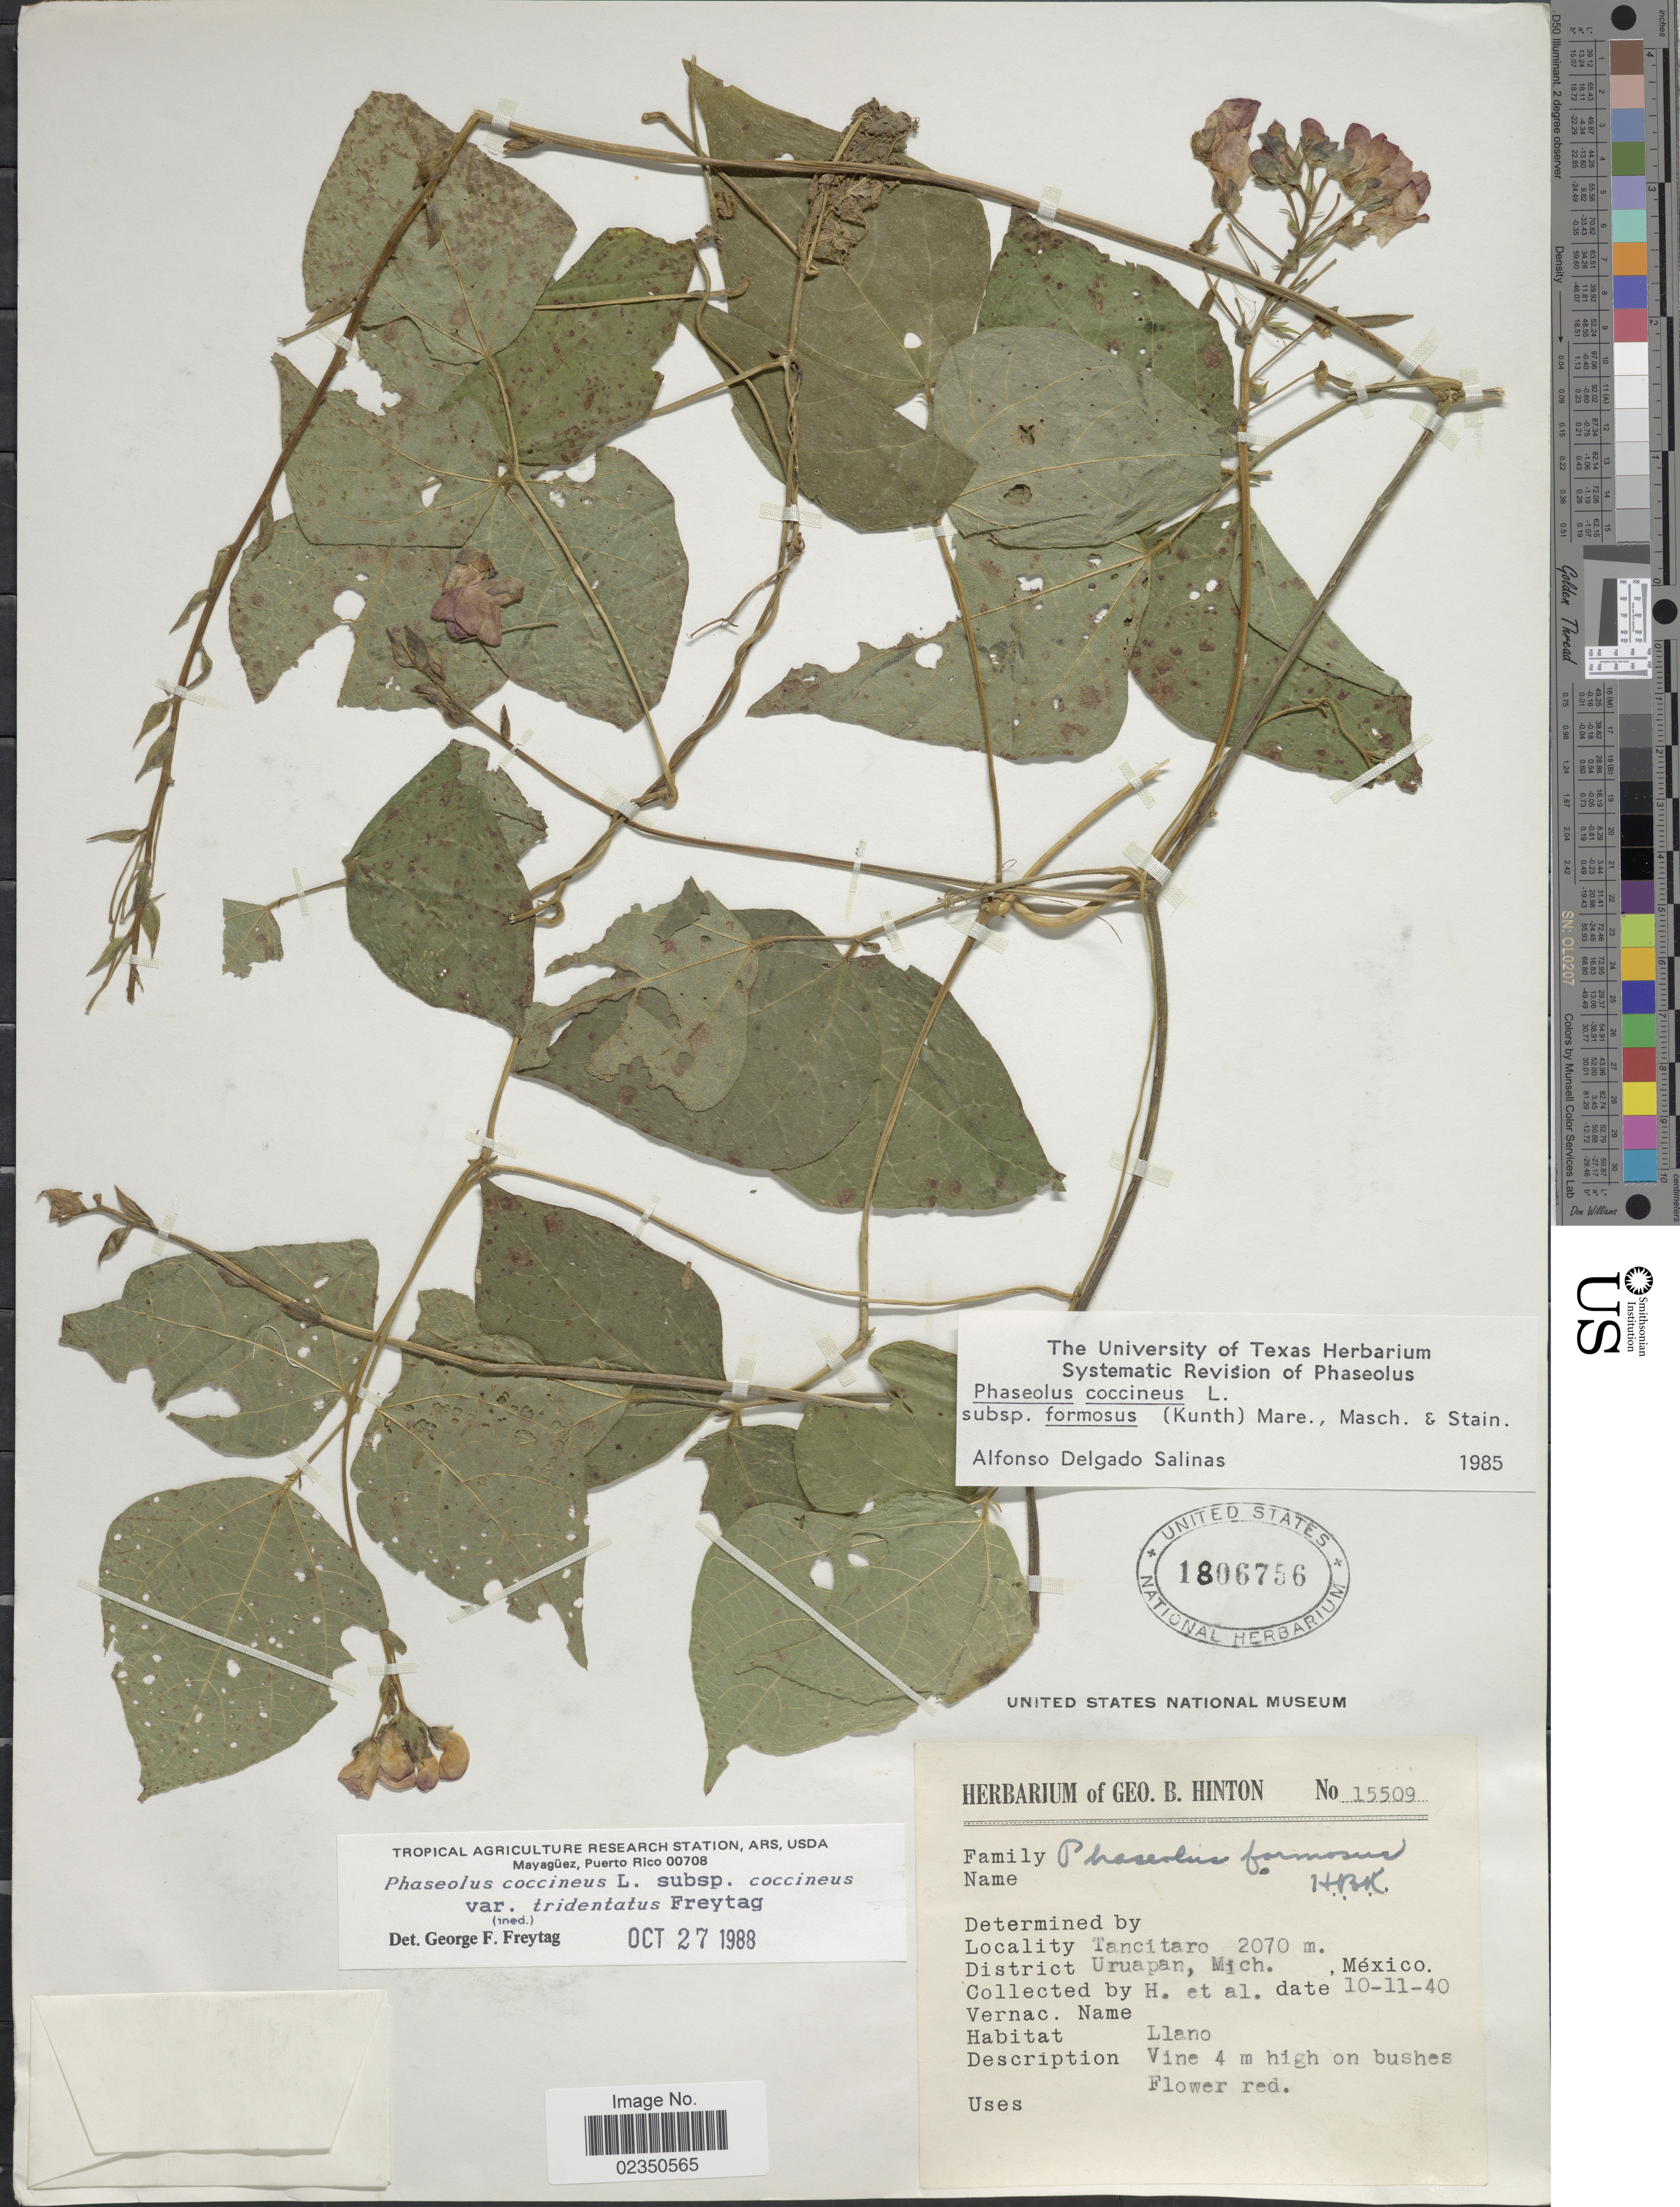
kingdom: Plantae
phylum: Tracheophyta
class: Magnoliopsida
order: Fabales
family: Fabaceae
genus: Phaseolus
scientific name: Phaseolus coccineus var. tridentatus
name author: Freytag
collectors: G. B. Hinton & et al.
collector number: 15509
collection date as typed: Transcribed d/m/y: 11/10/40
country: Mexico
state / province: Michoacán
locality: Tancitaro, District Uruapan.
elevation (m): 2070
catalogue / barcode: US 1806756